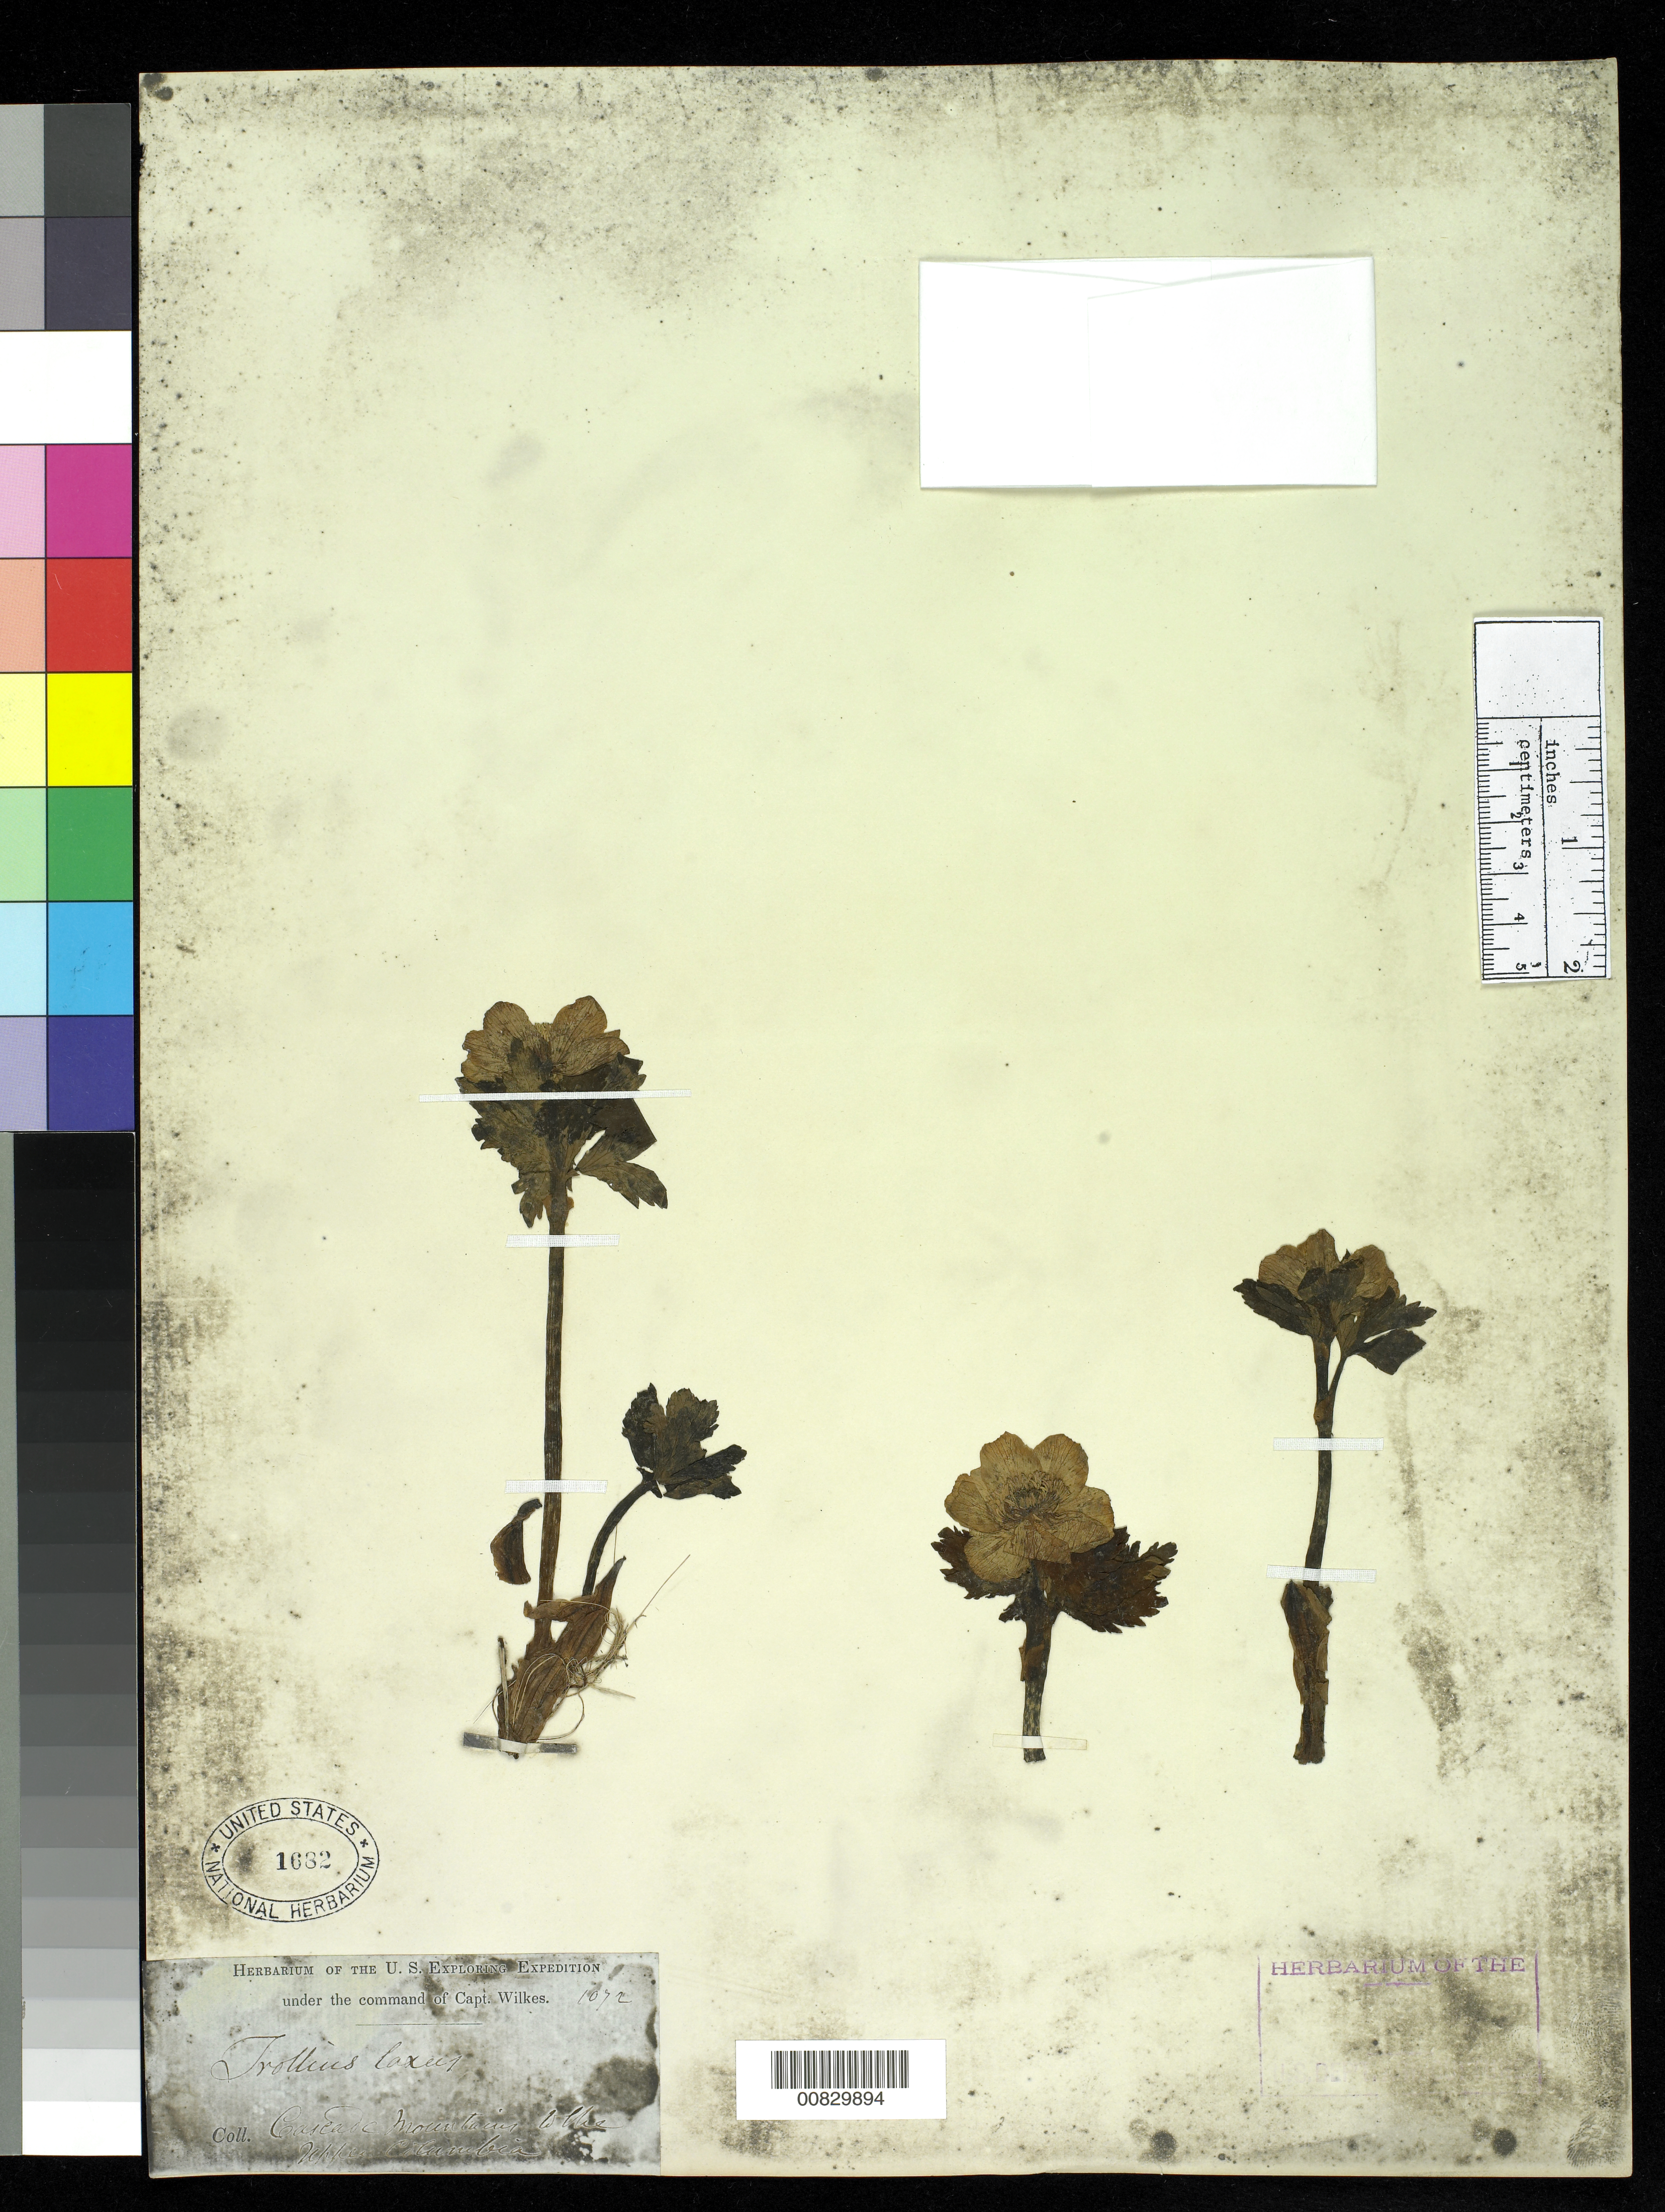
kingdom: Plantae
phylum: Tracheophyta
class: Magnoliopsida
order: Ranunculales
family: Ranunculaceae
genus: Trollius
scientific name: Trollius laxus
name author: Salisb.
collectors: Wilkes Explor. Exped.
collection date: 1838/1842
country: United States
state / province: Washington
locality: Cascade Mountains of the Upper Columbia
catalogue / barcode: US 1682